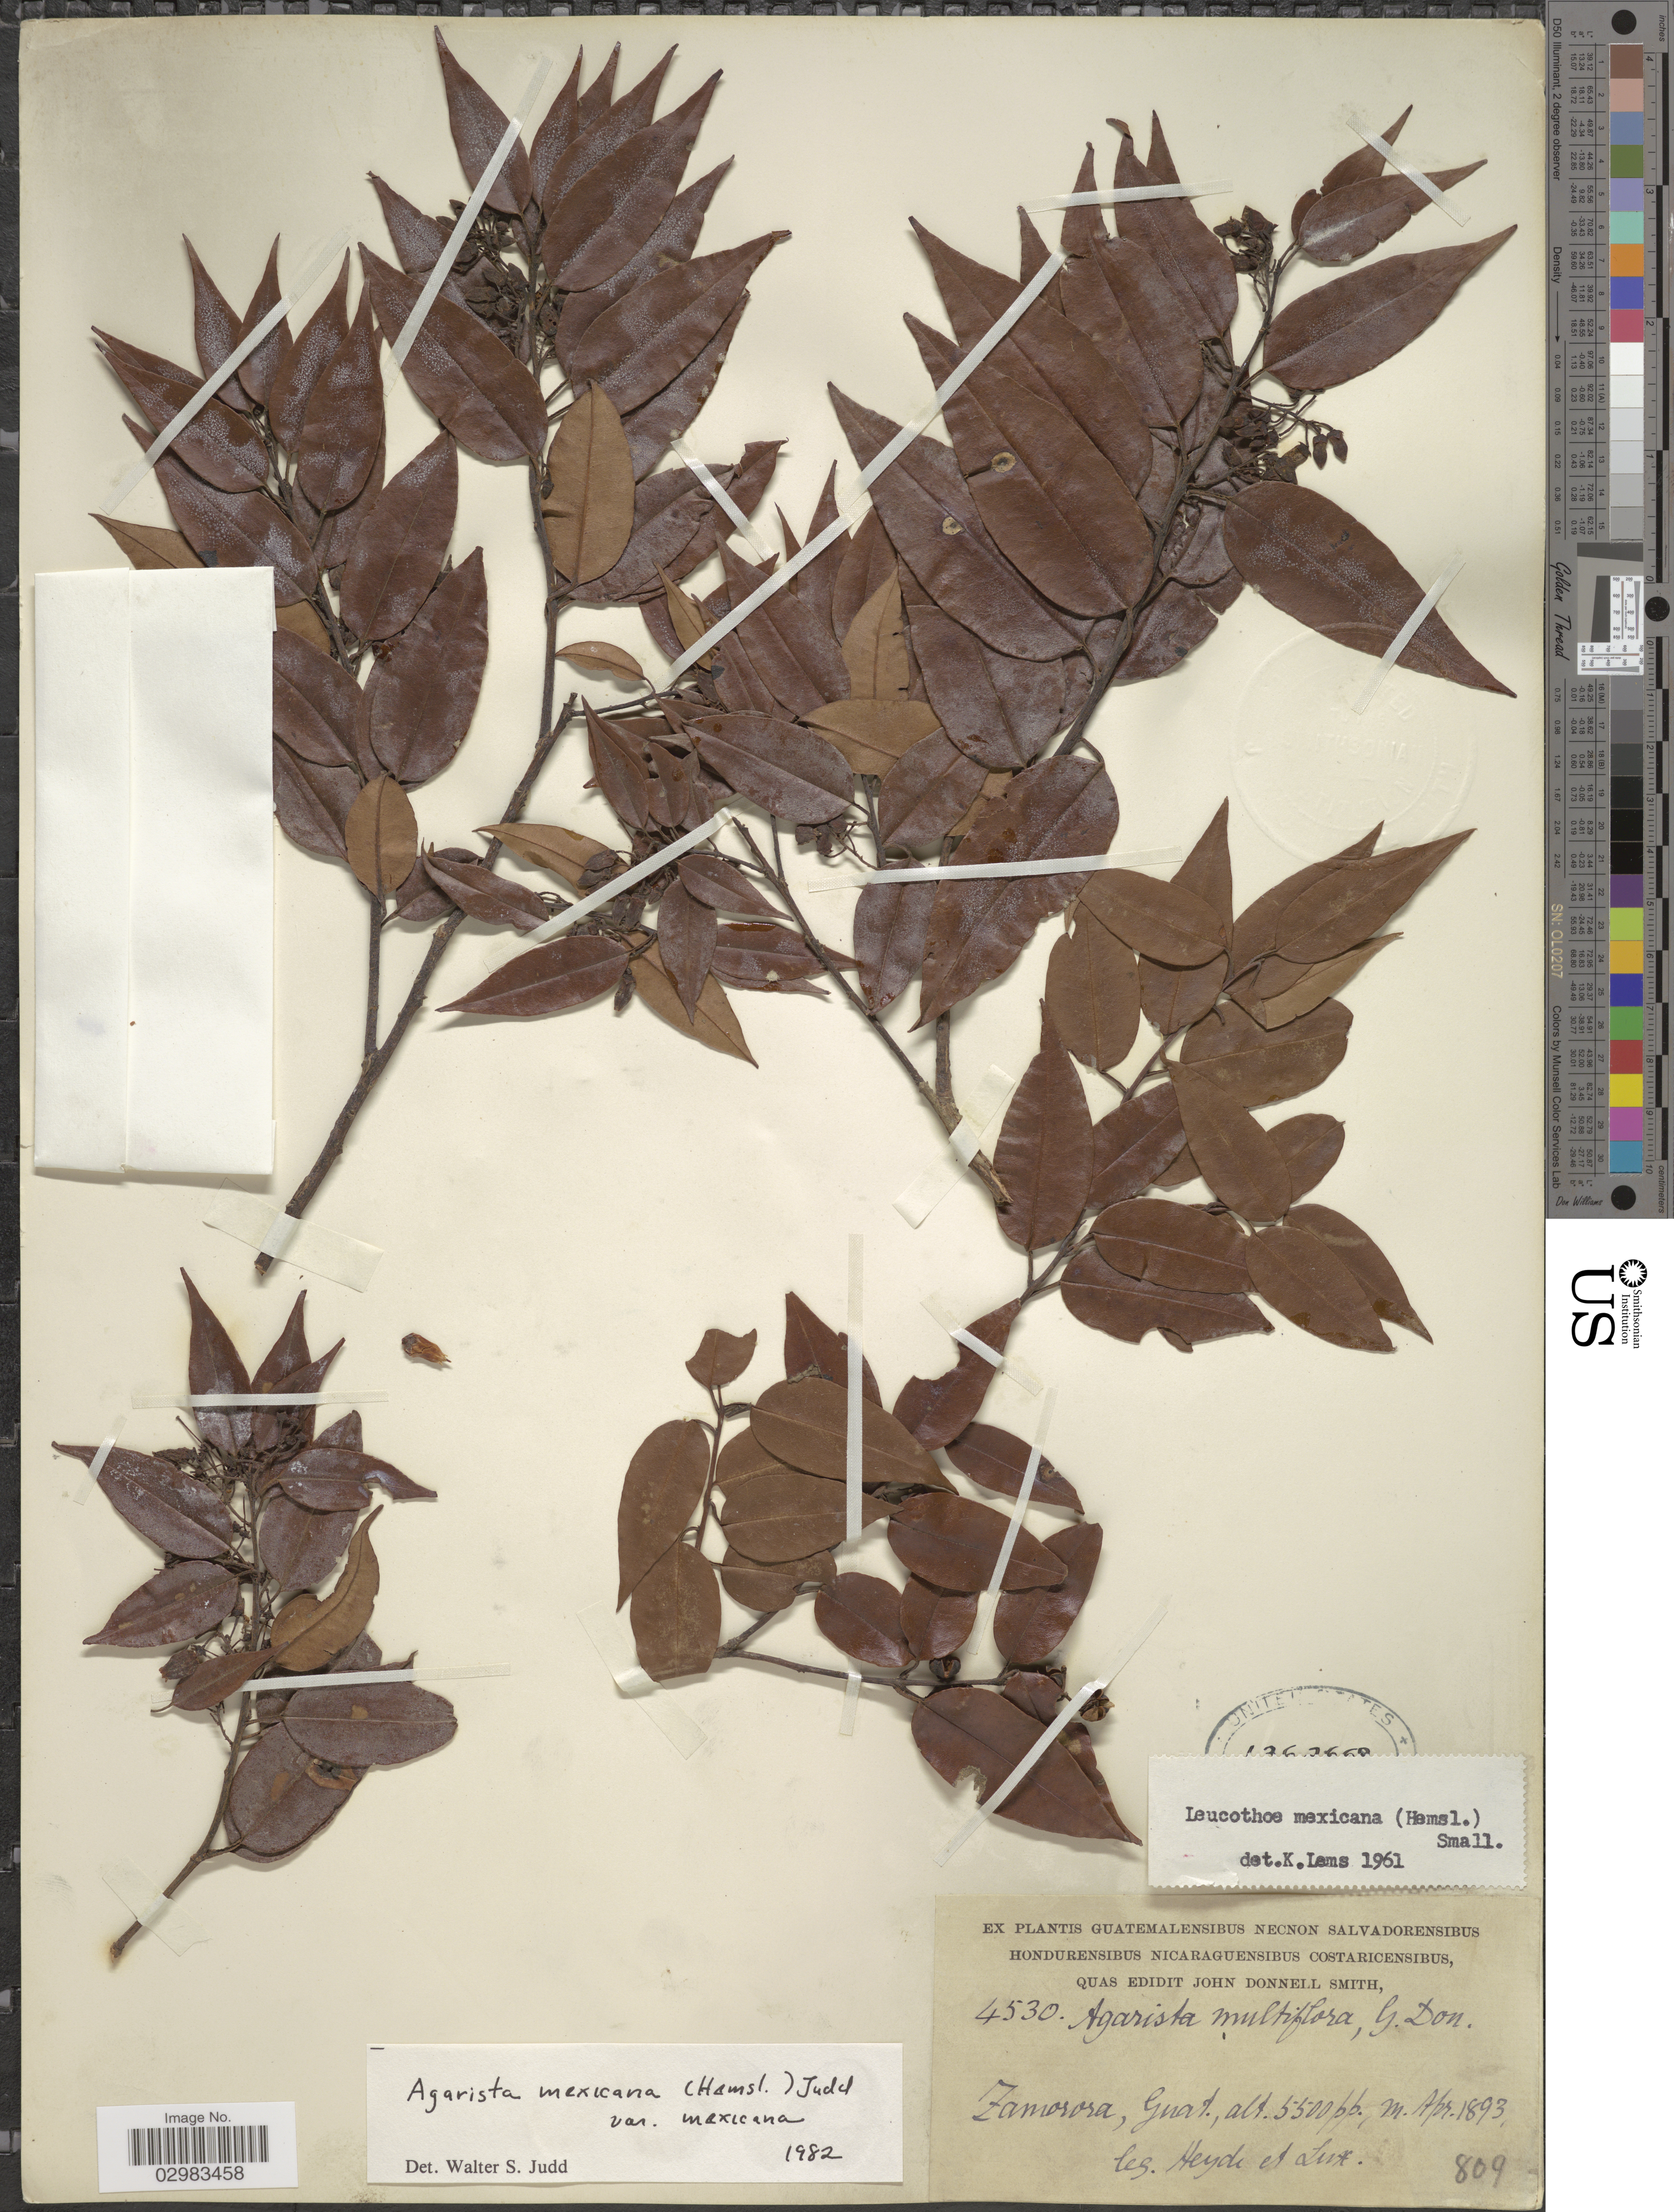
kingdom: Plantae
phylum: Tracheophyta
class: Magnoliopsida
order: Ericales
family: Ericaceae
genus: Leucothoe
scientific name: Leucothoë mexicana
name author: (Hemsl.) Small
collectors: Heyde & Lux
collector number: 4530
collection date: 1893-04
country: Guatemala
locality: Zamorora.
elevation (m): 1676